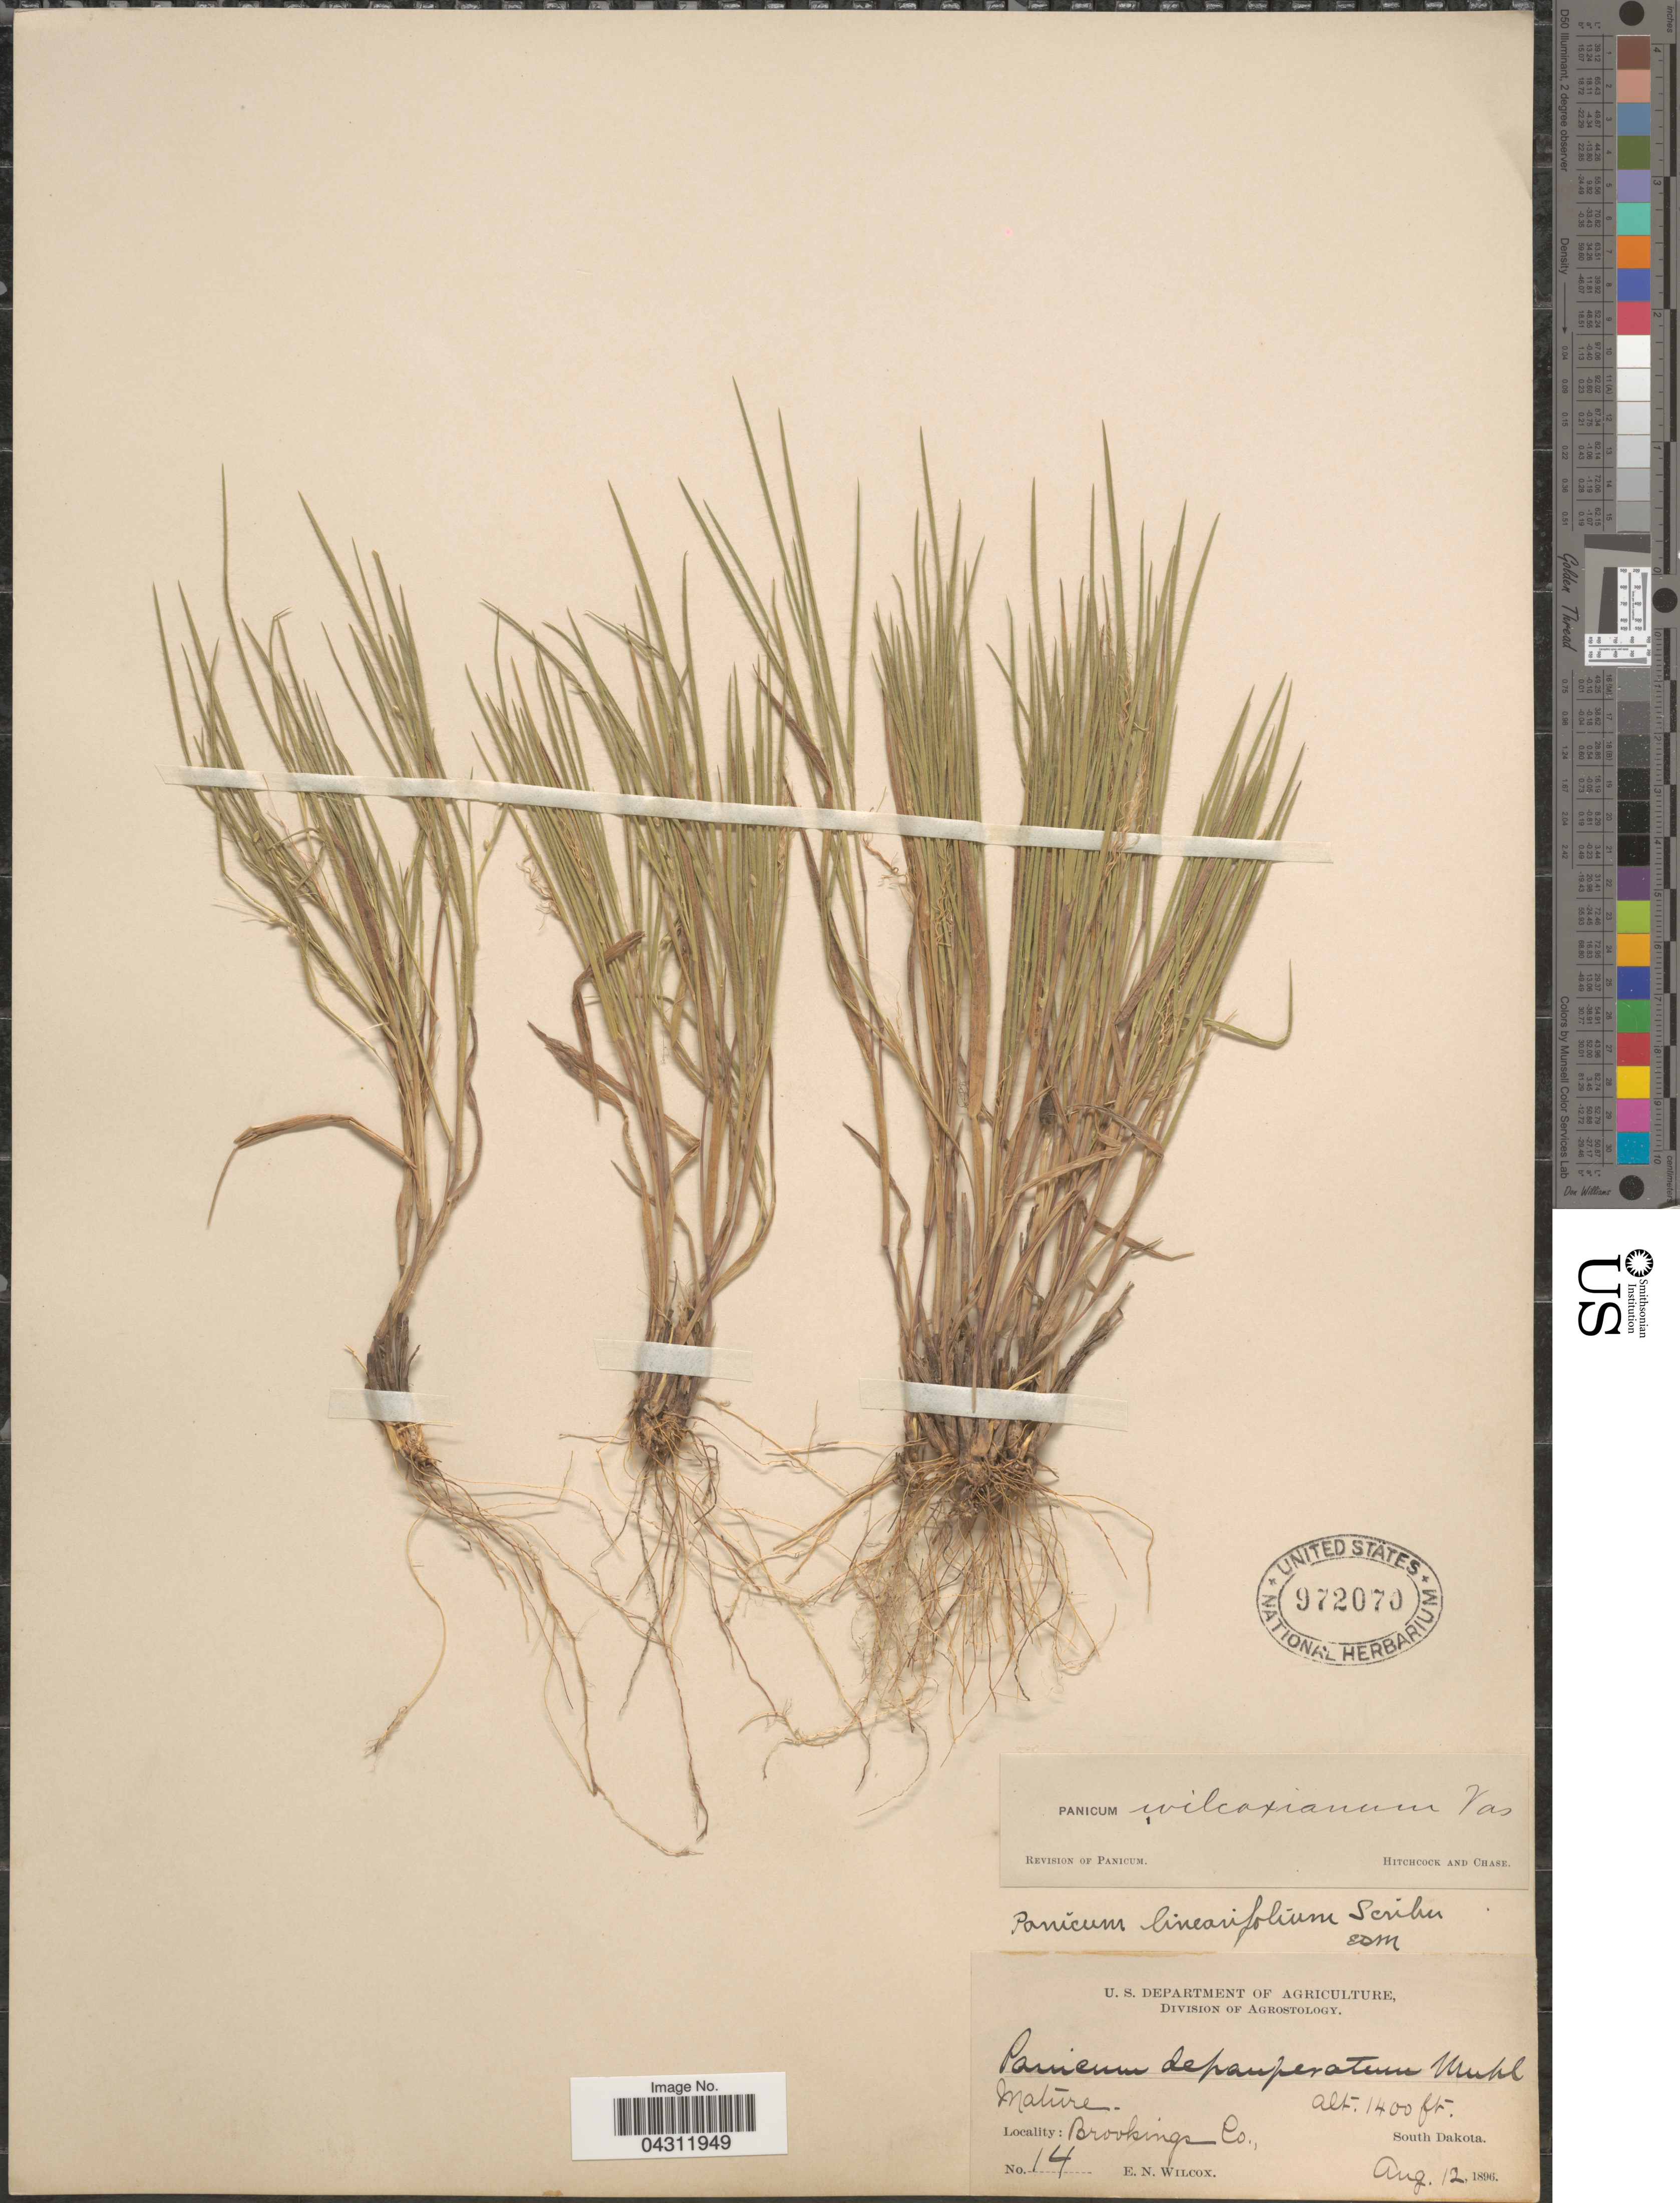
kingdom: Plantae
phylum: Tracheophyta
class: Liliopsida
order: Poales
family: Poaceae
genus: Dichanthelium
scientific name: Dichanthelium wilcoxianum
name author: Freckmann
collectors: E. Wilcox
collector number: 14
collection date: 1896-08-12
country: United States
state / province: South Dakota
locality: Mature. Brookings Co.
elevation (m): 427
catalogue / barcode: US 972070